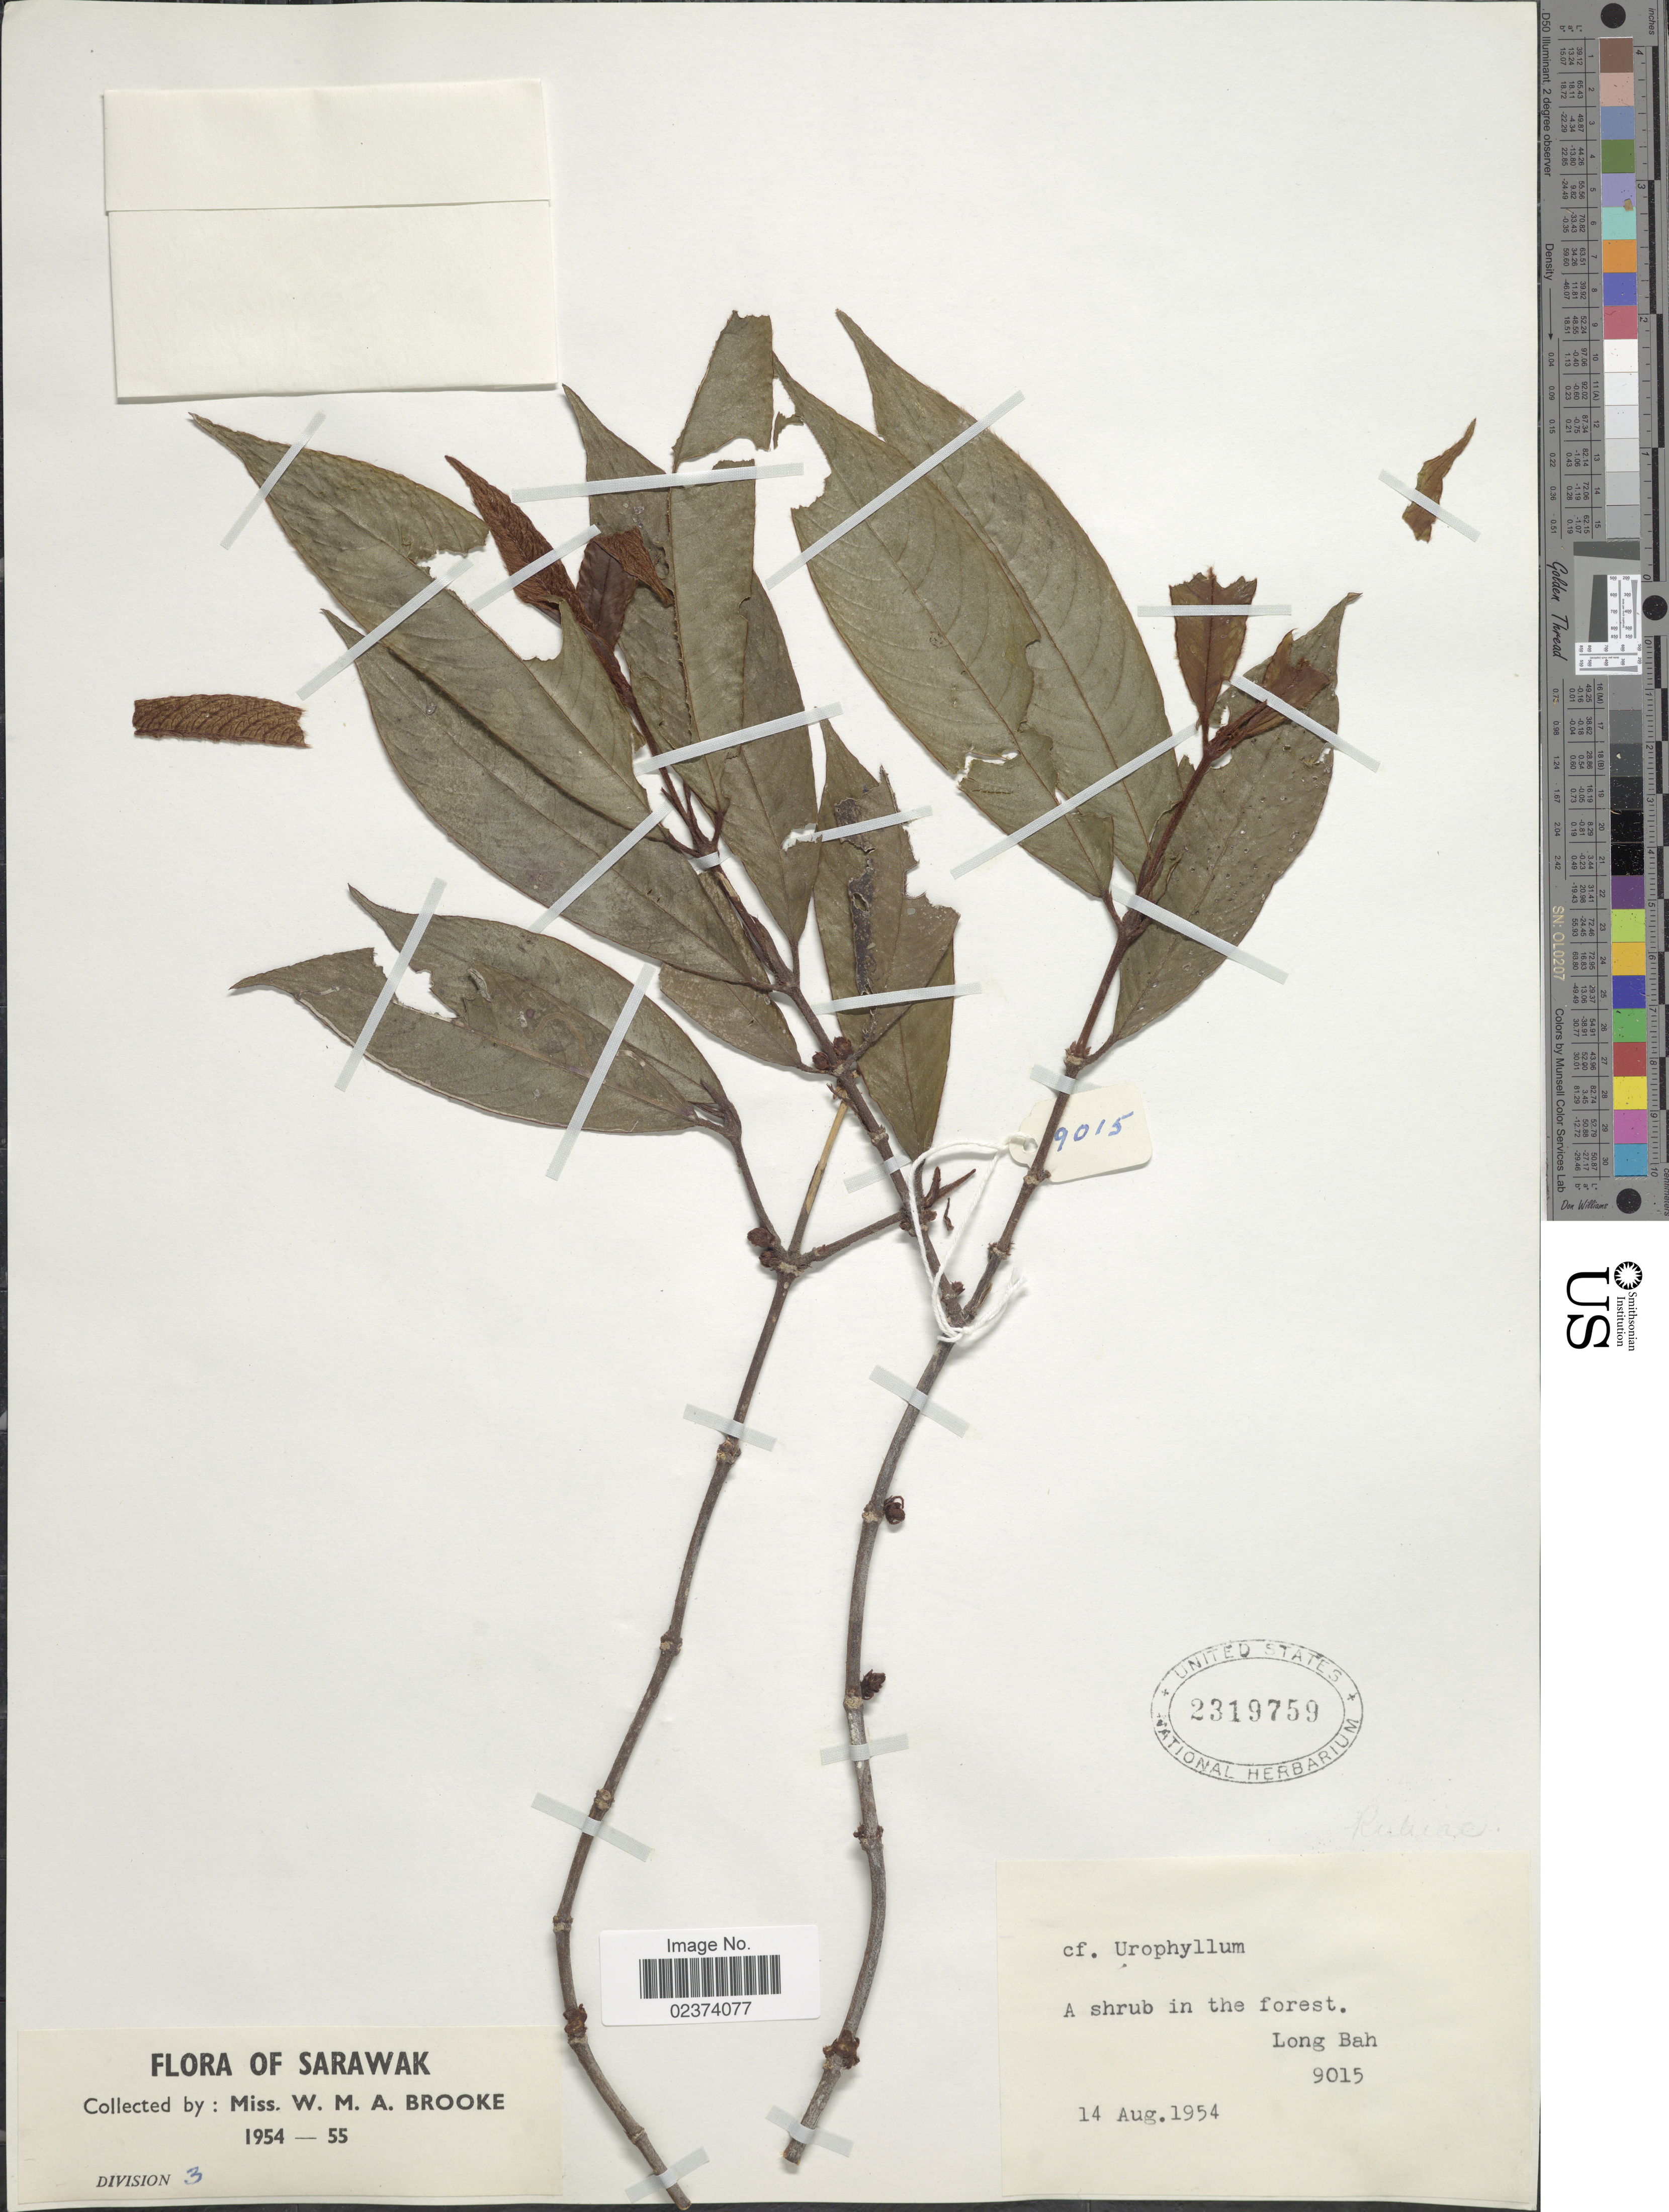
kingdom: Plantae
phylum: Tracheophyta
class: Magnoliopsida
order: Gentianales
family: Rubiaceae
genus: Urophyllum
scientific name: Urophyllum sp.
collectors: W. Brooke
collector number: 9015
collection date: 1954-08-14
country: Malaysia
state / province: Sarawak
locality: A shrub in the forest. Long Bah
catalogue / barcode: US 2319759